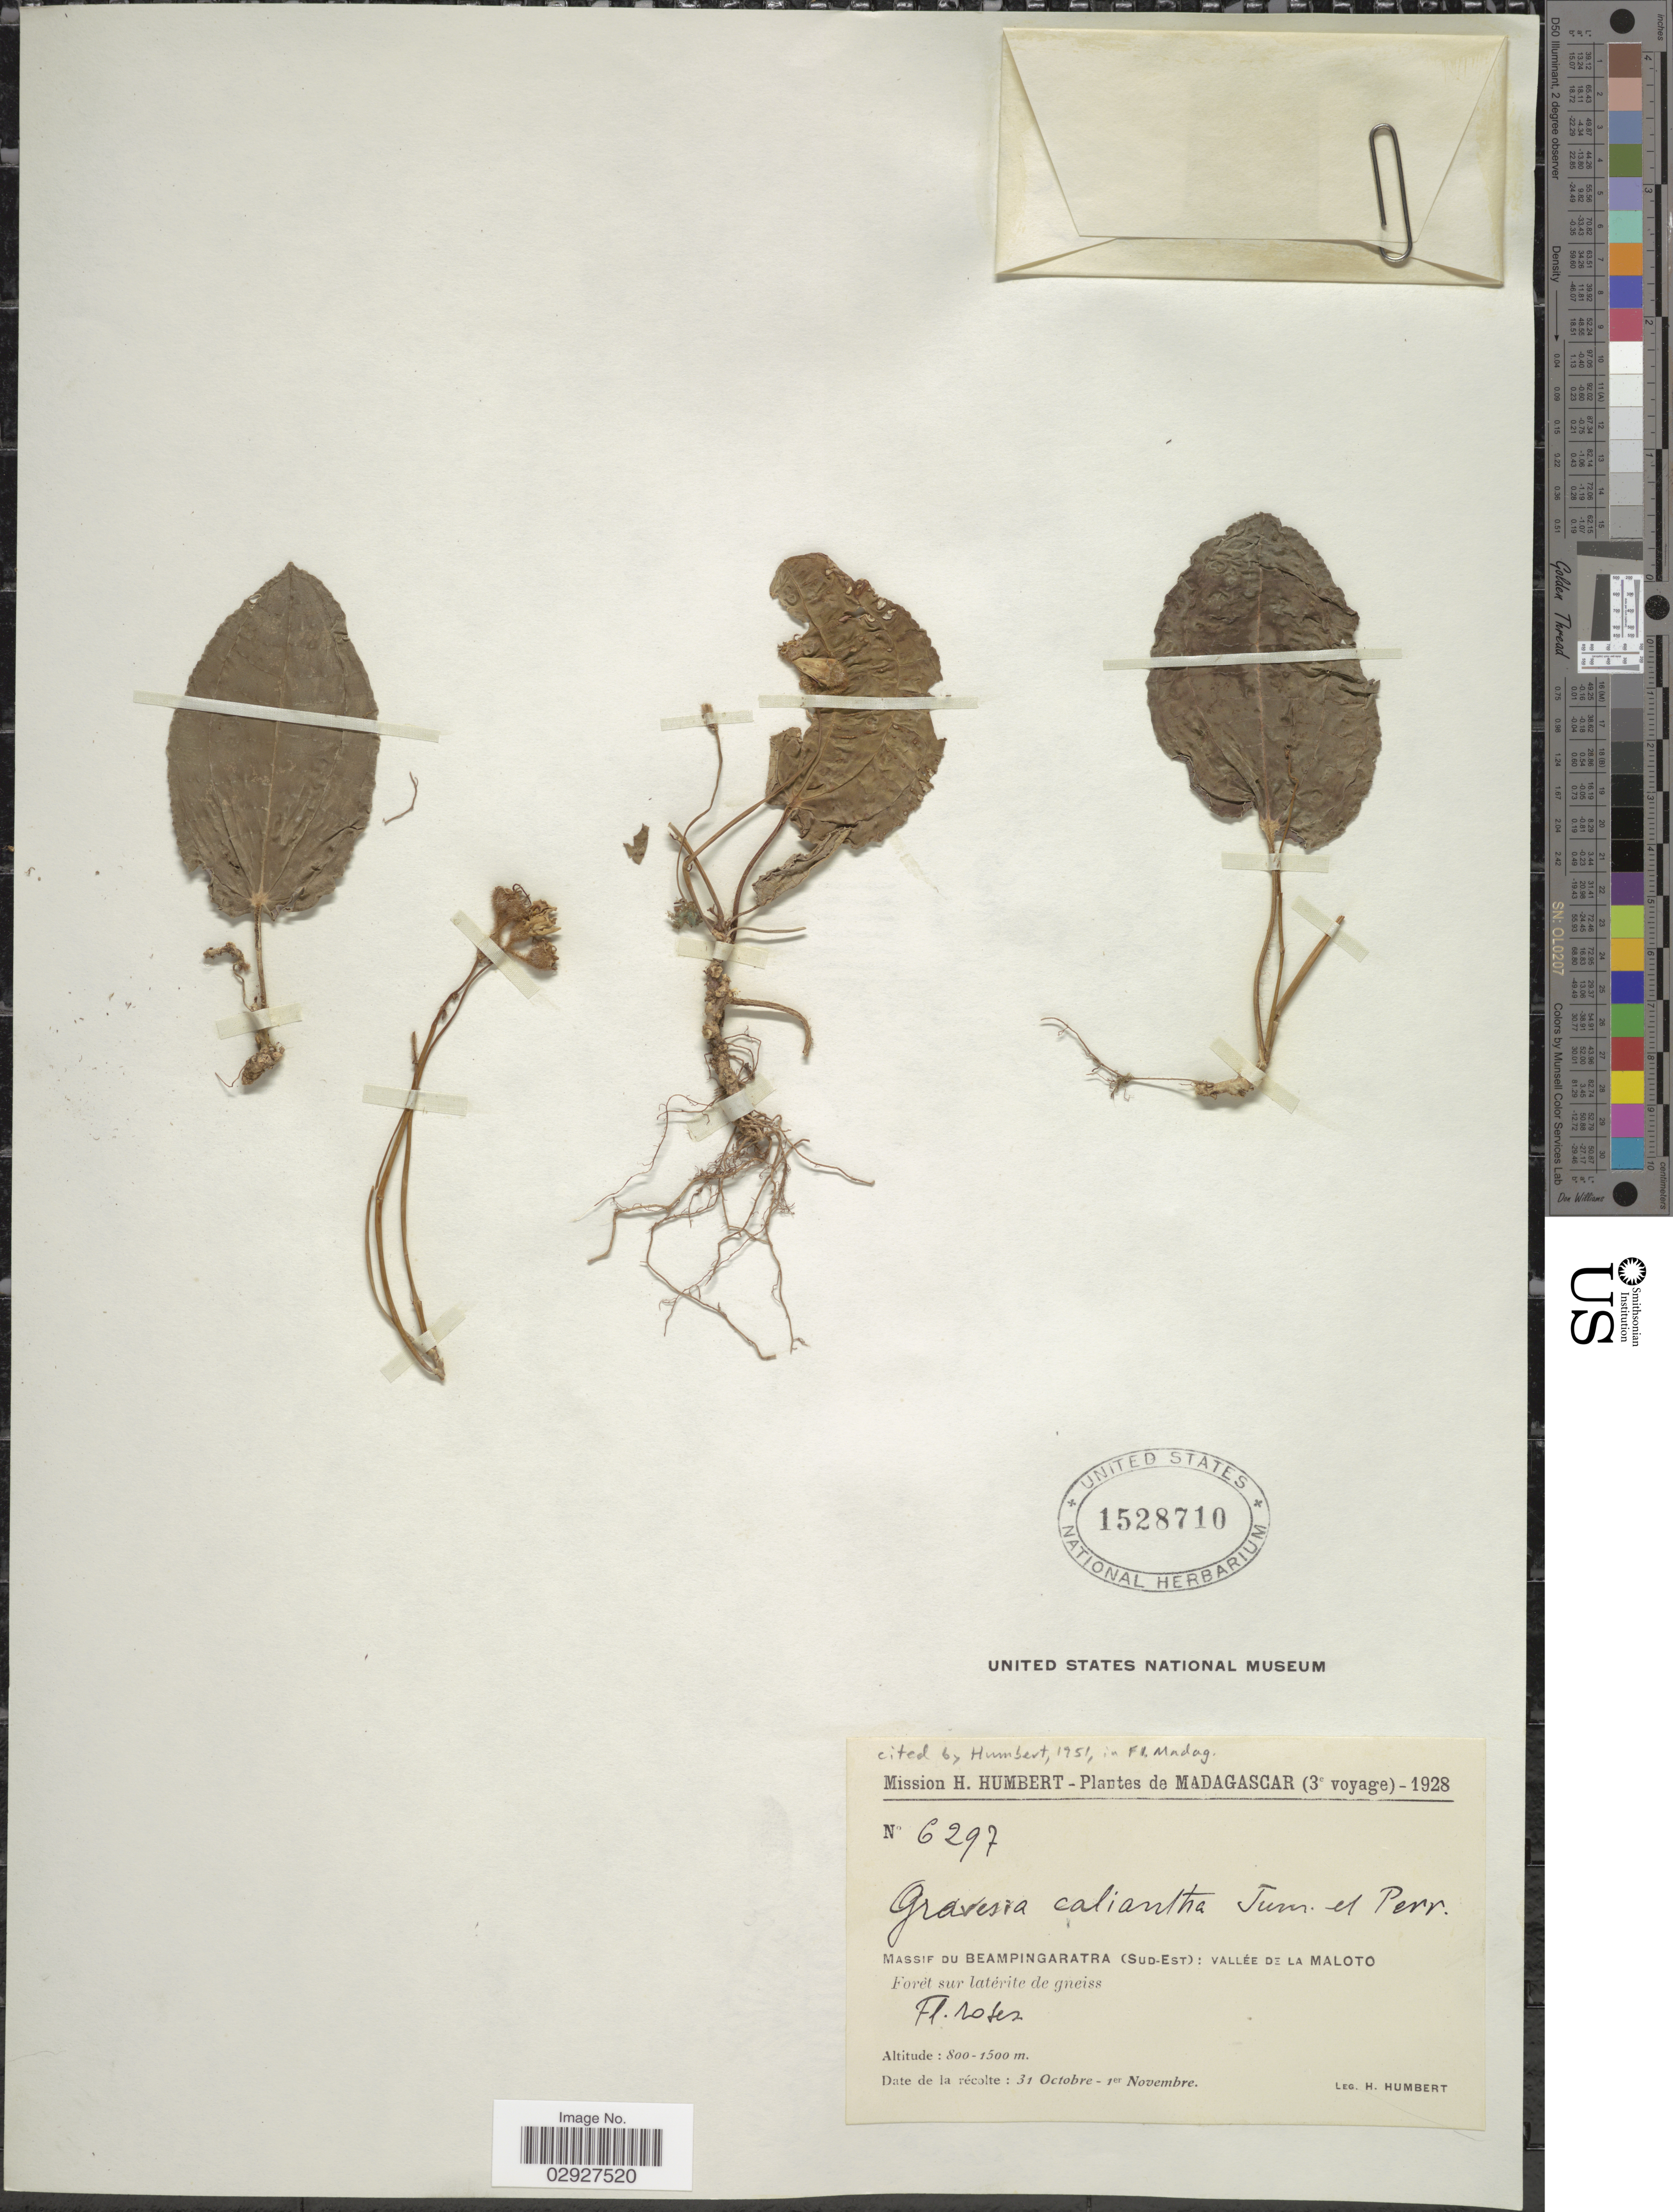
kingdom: Plantae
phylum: Tracheophyta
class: Magnoliopsida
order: Myrtales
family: Melastomataceae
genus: Gravesia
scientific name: Gravesia calliantha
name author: Jum. & H. Perrier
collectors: H. Humbert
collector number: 6297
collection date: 1928-10-31/1928-11-01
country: Madagascar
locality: Massif du Beampingaratra (Sud-Est): vallée de la Maloto.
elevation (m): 800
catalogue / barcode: US 1528710